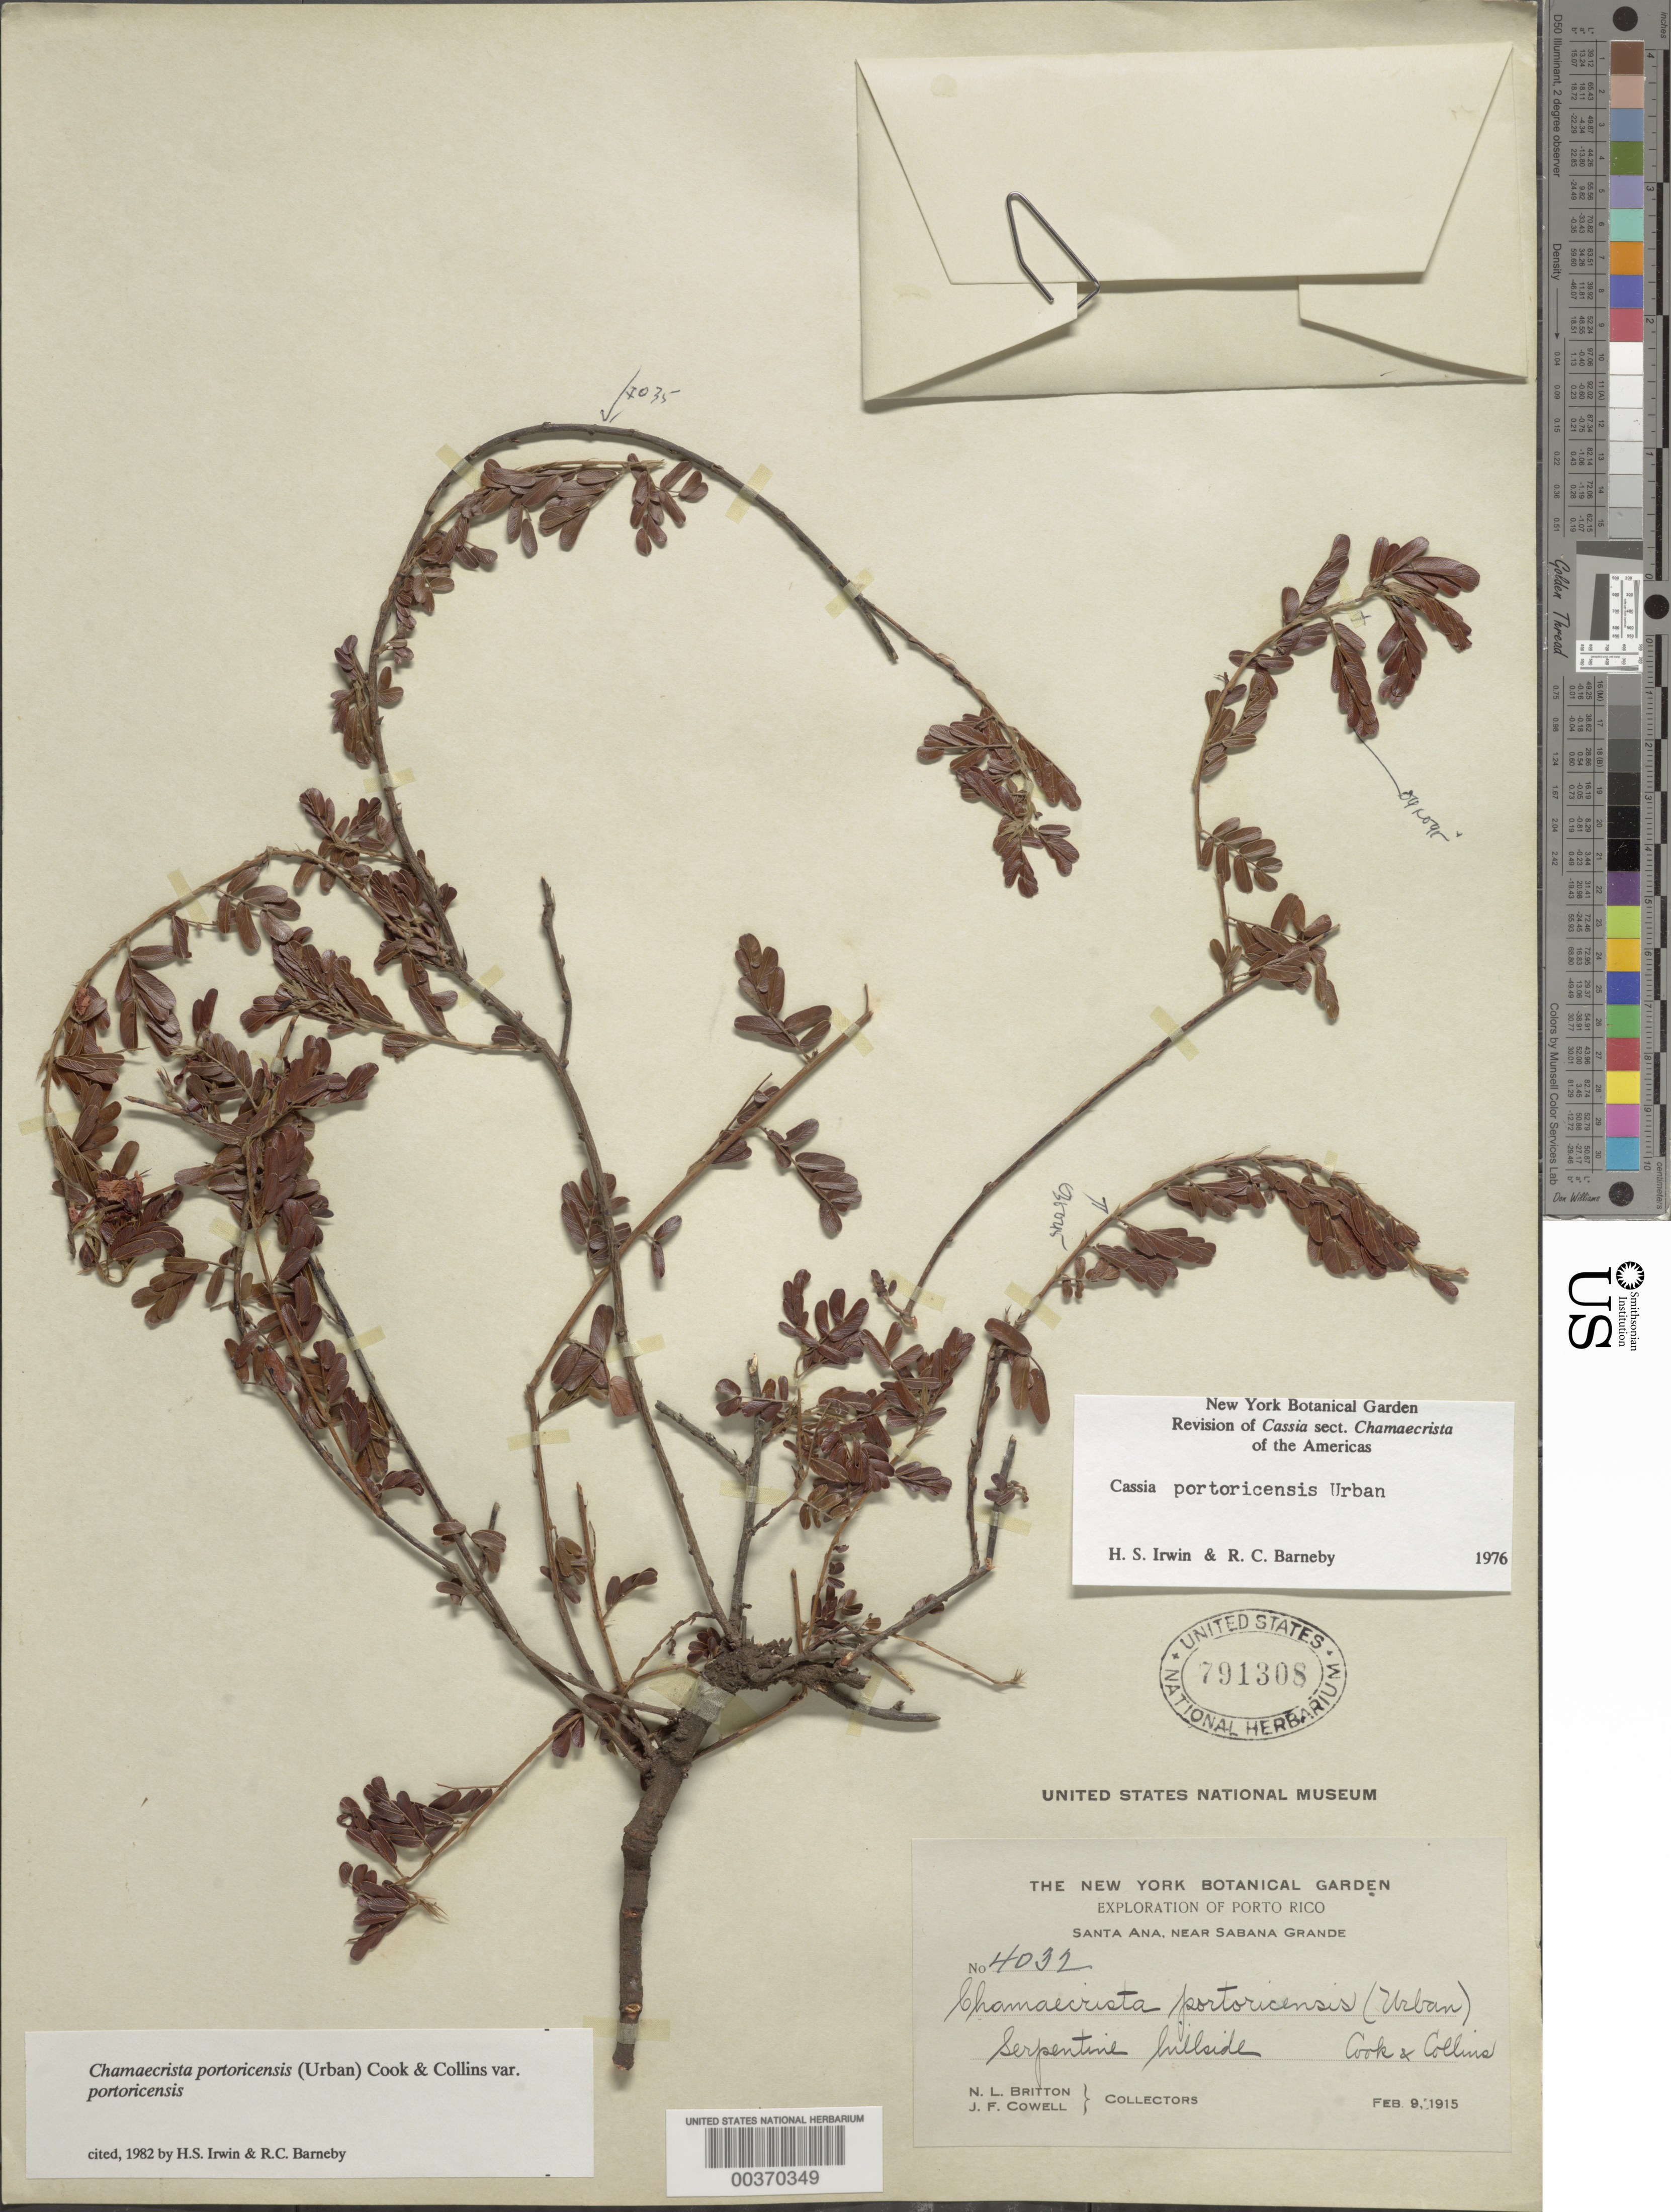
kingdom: Plantae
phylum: Tracheophyta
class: Magnoliopsida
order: Fabales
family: Fabaceae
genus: Chamaecrista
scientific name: Chamaecrista portoricensis var. portoricensis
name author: (Urb.) O.F. Cook & G. N. Collins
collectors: N. Britton & J. F. Cowell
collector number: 4032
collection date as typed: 09 Feb 1915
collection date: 1915-02-09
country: Puerto Rico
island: Greater Antilles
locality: Santa ana, near sabana grande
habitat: Serpentine slopes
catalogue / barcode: US 791308